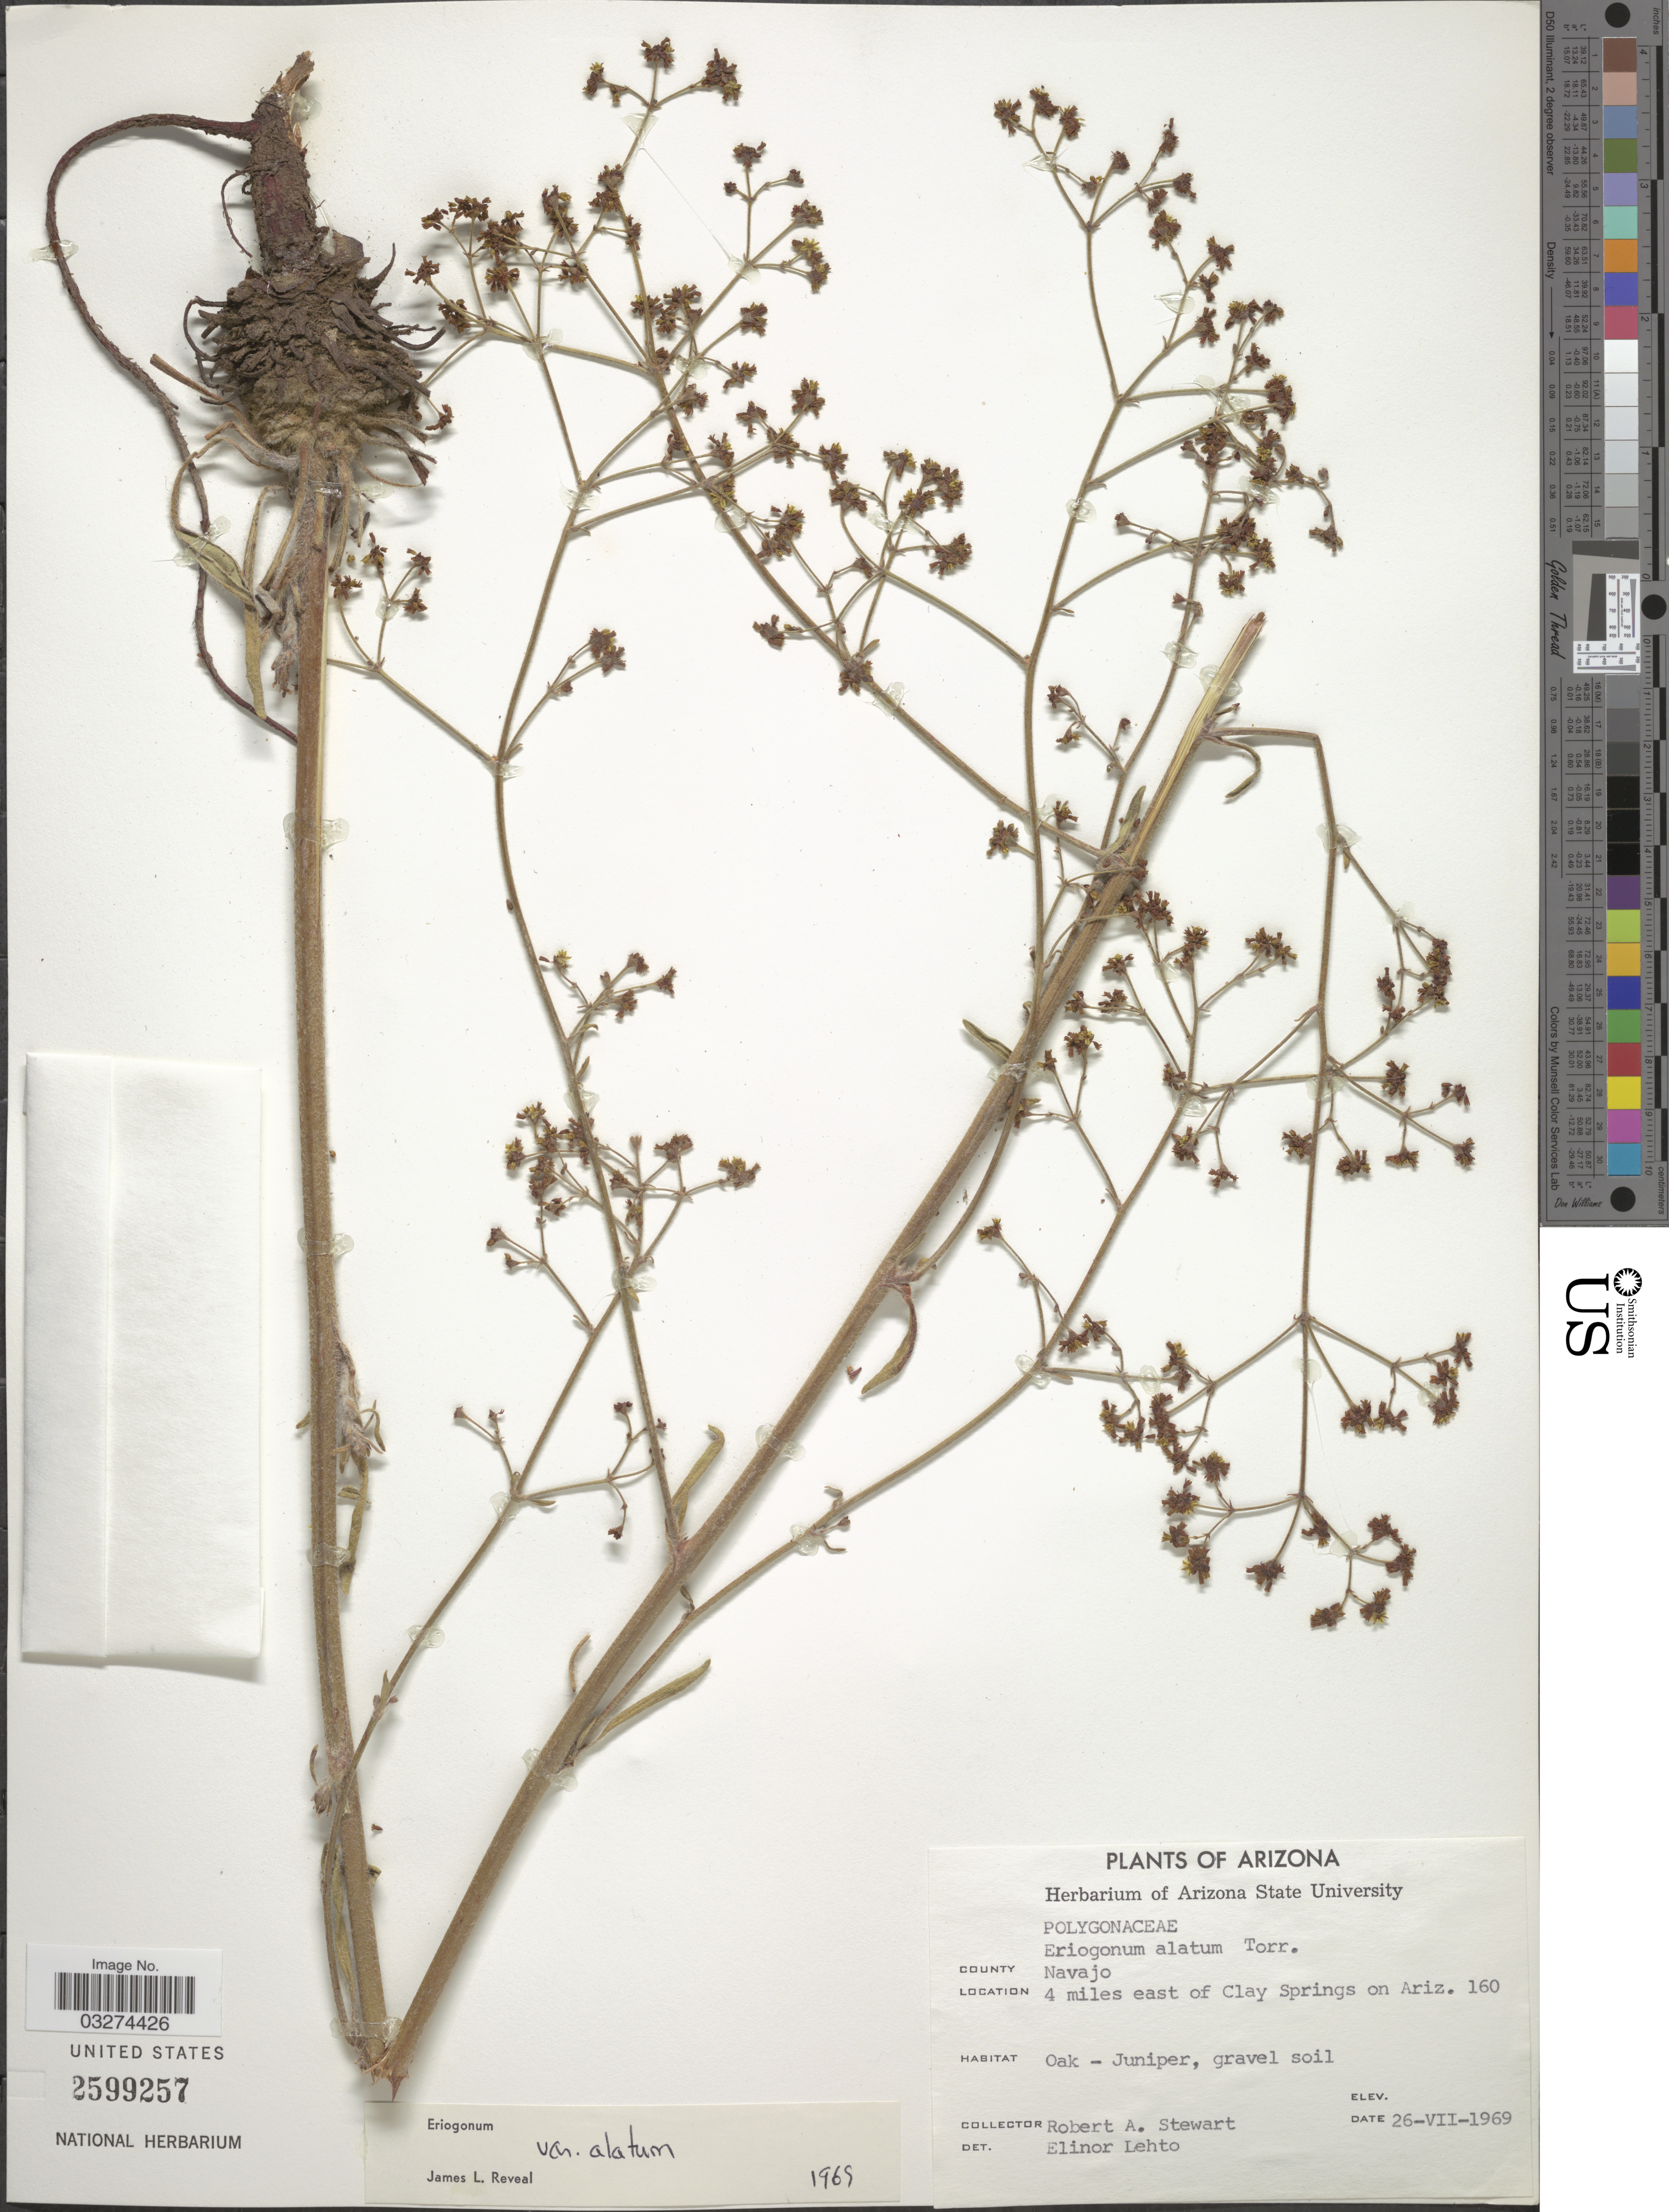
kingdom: Plantae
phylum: Tracheophyta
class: Magnoliopsida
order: Caryophyllales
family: Polygonaceae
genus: Eriogonum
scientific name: Eriogonum alatum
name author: Torr.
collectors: R. Stewart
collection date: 1969-07-26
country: United States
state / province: Arizona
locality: County Navajo, 4 miles east of Clay Springs on Ariz. 160.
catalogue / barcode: US 2599257